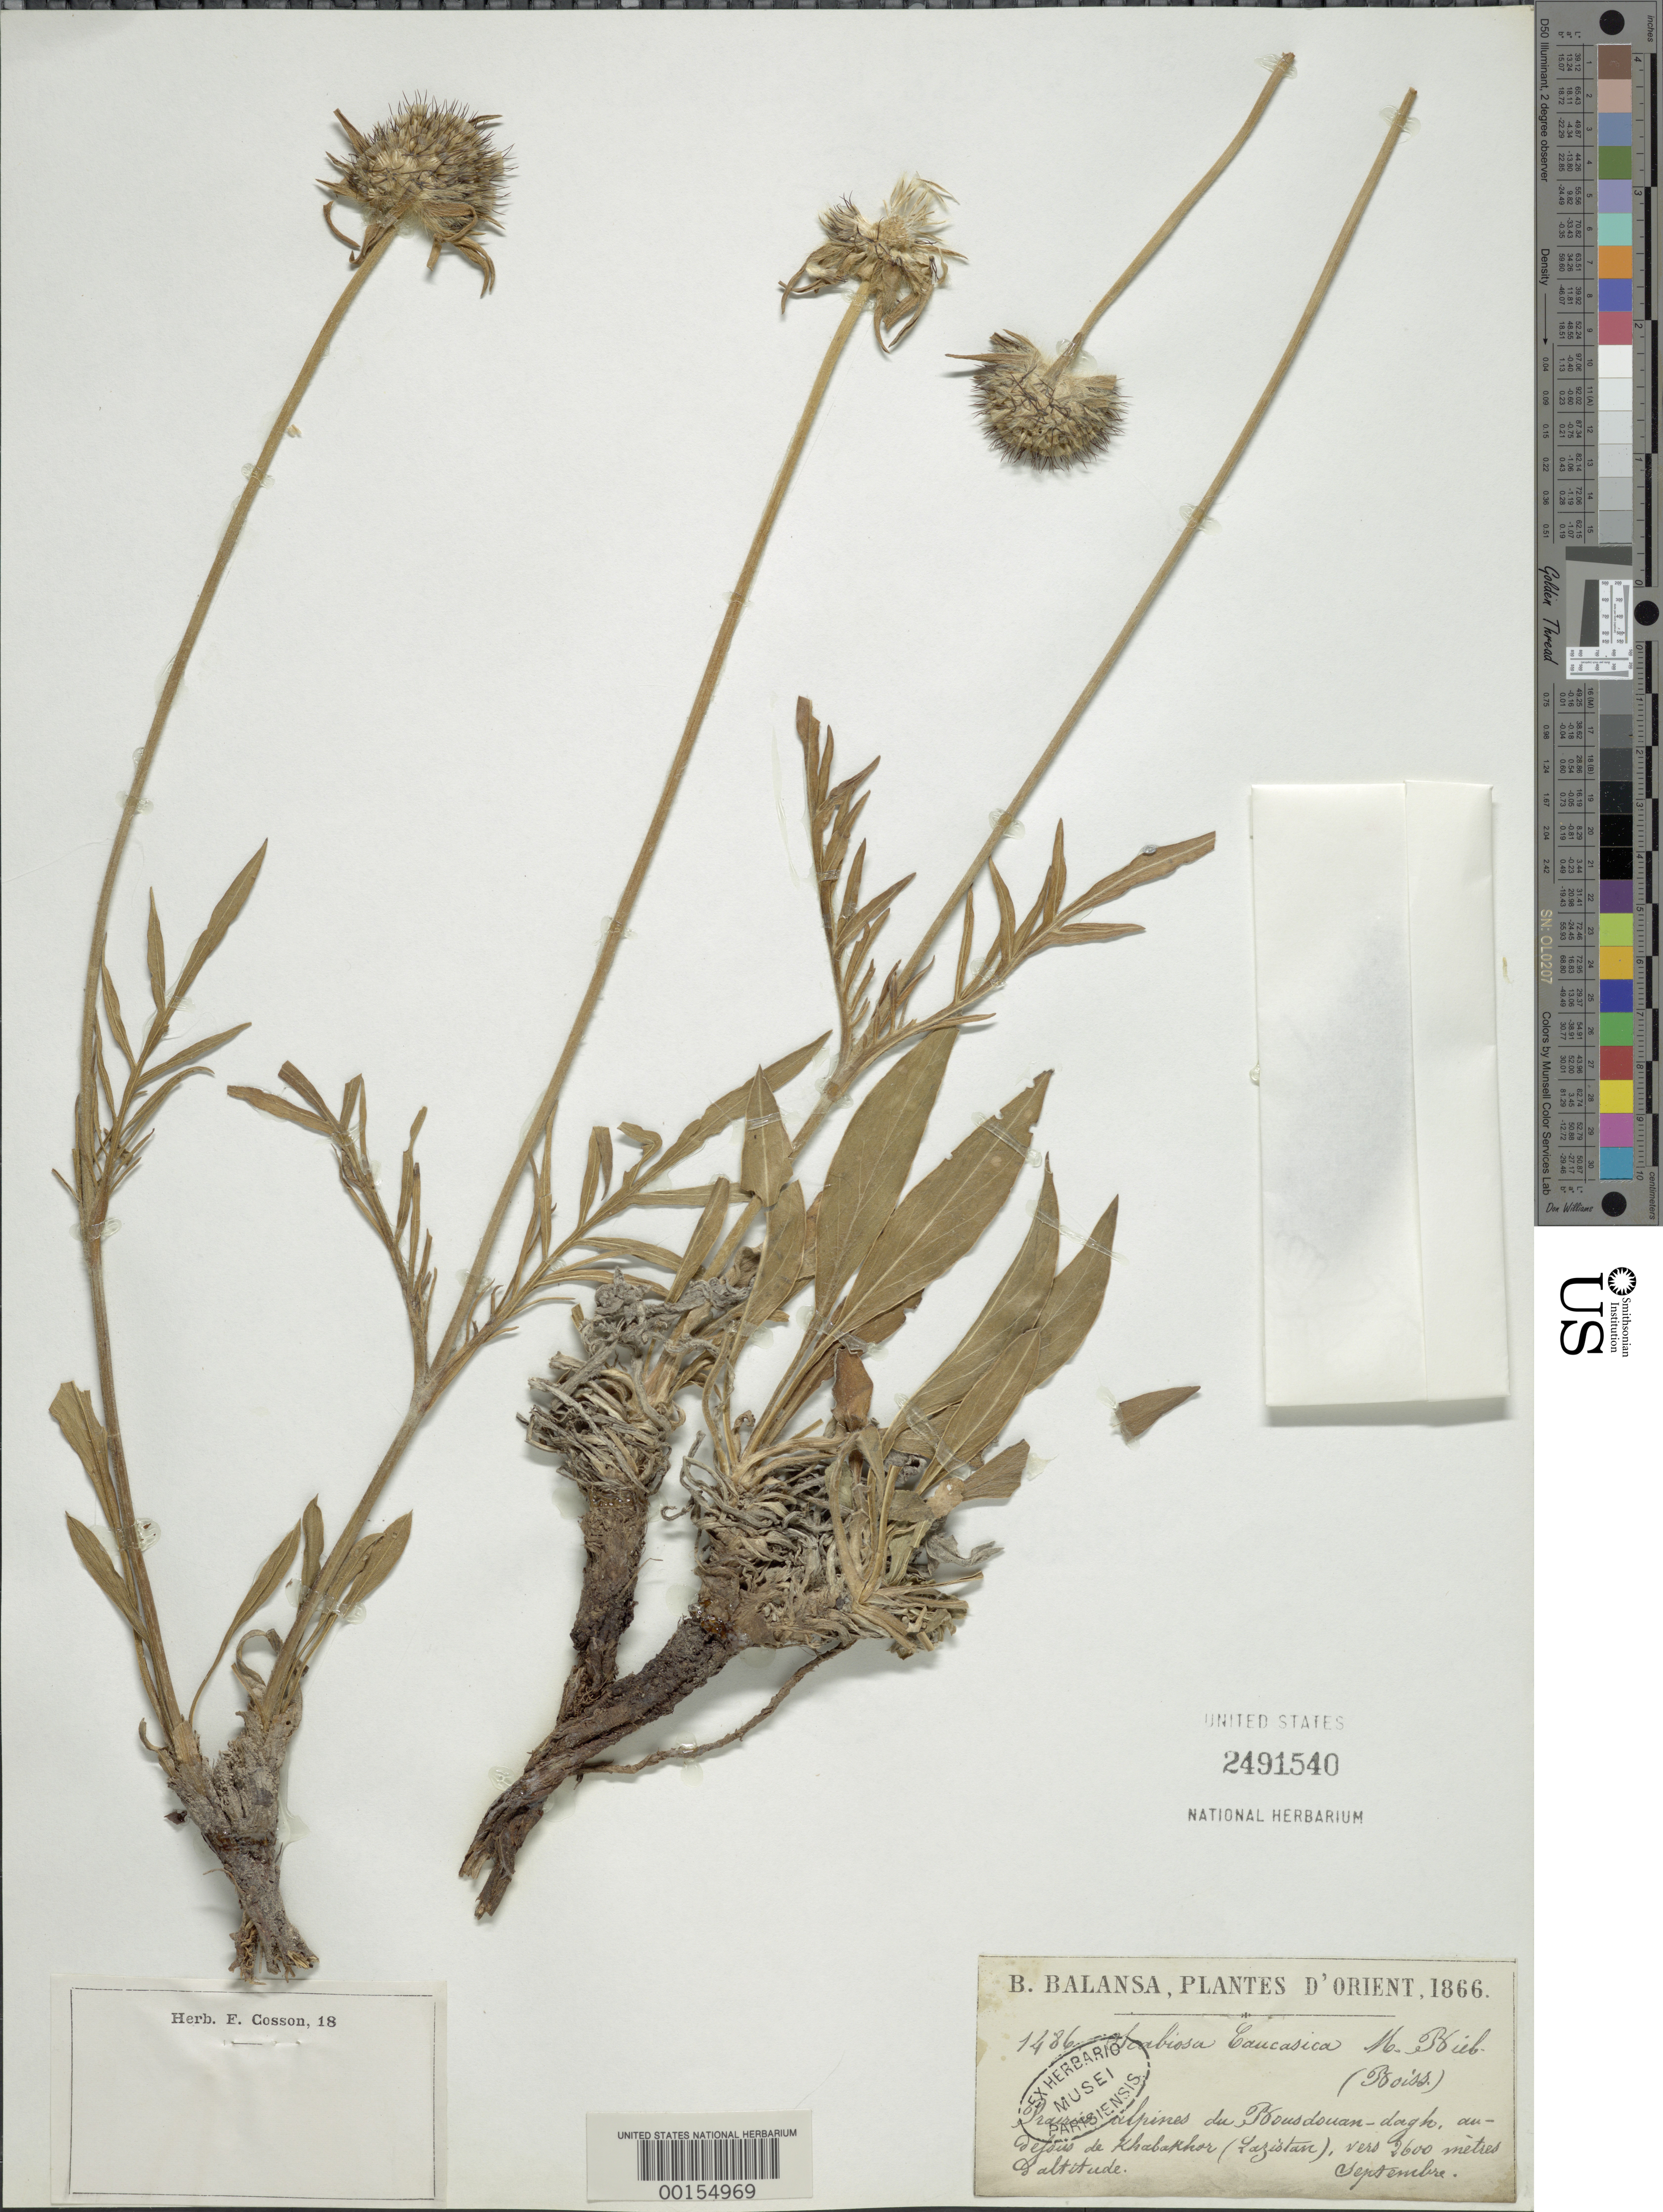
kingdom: Plantae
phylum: Tracheophyta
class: Magnoliopsida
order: Dipsacales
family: Caprifoliaceae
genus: Scabiosa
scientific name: Scabiosa caucasica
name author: M. Bieb.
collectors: B. Balansa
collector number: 1486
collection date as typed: Sep 1866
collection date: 1866-09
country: Turkey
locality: Lazistan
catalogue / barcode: US 2491540